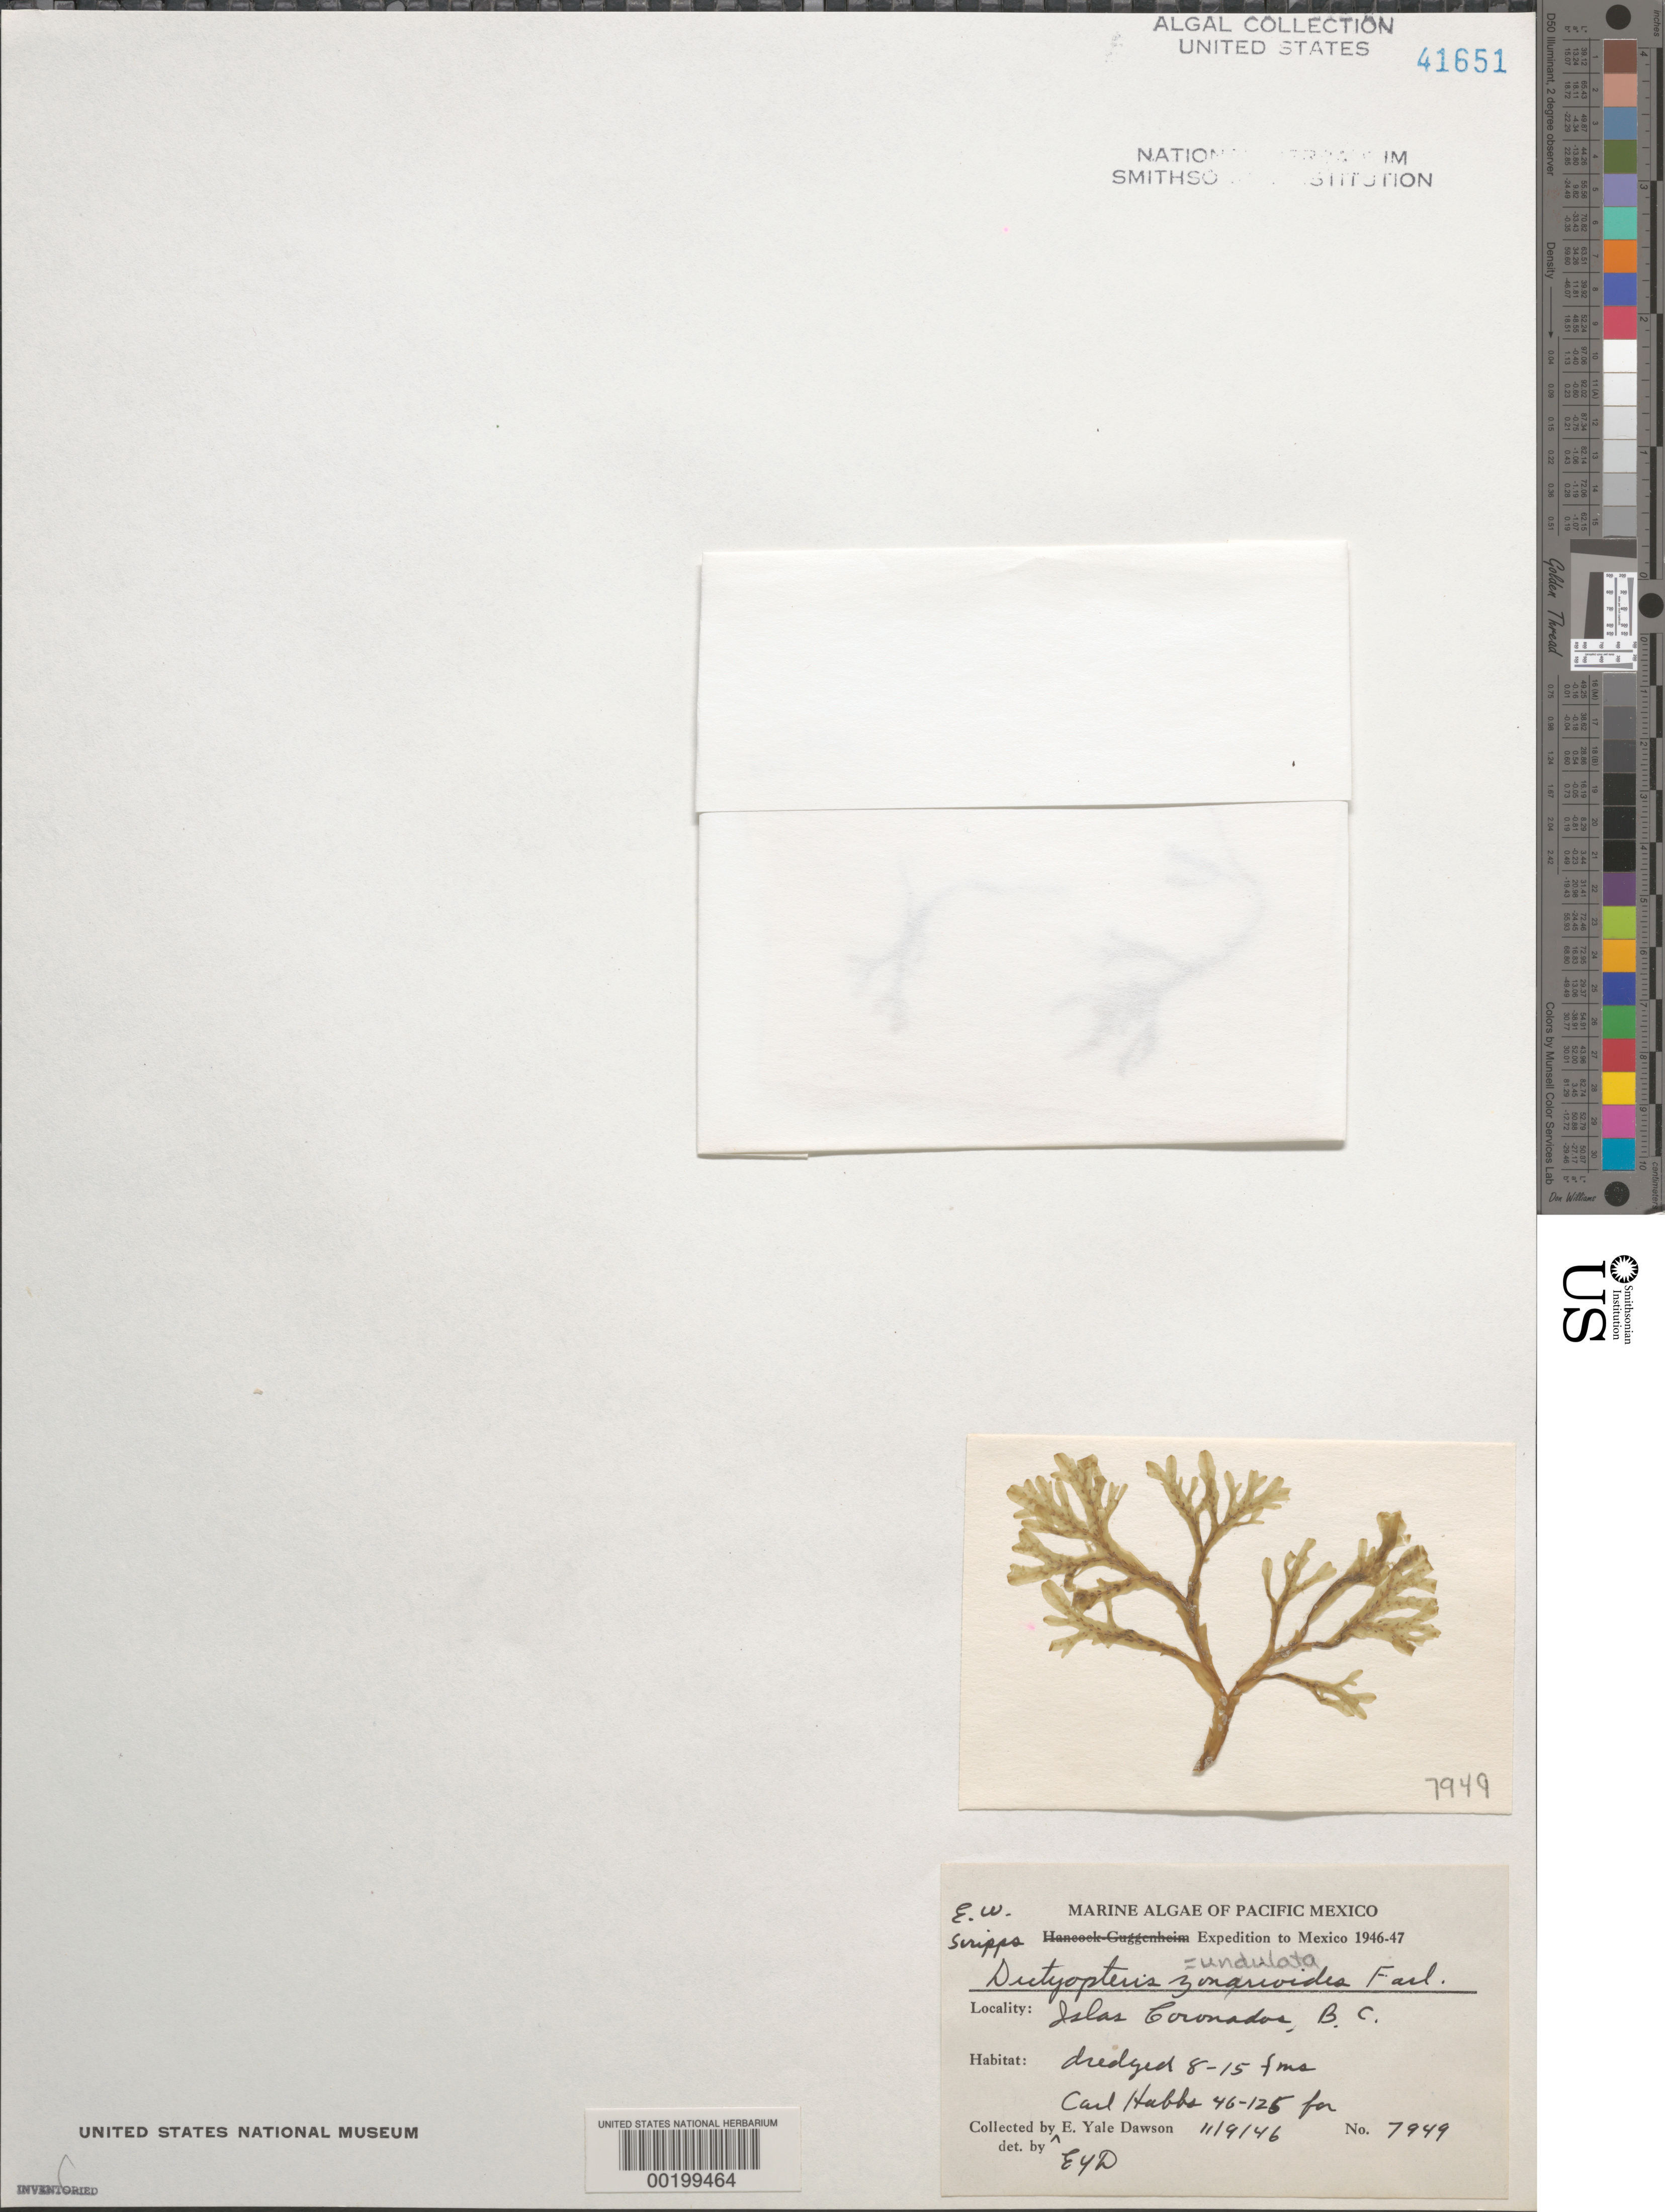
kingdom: Chromista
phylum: Ochrophyta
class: Phaeophyceae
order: Dictyotales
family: Dictyotaceae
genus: Dictyopteris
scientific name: Dictyopteris undulata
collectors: C. Hubbs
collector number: EYD 7949 & HUBBS 46-125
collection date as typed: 09 Nov 1946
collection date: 1946-11-09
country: Mexico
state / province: Baja California Norte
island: Isla Coronado del Sur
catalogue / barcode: US 41651